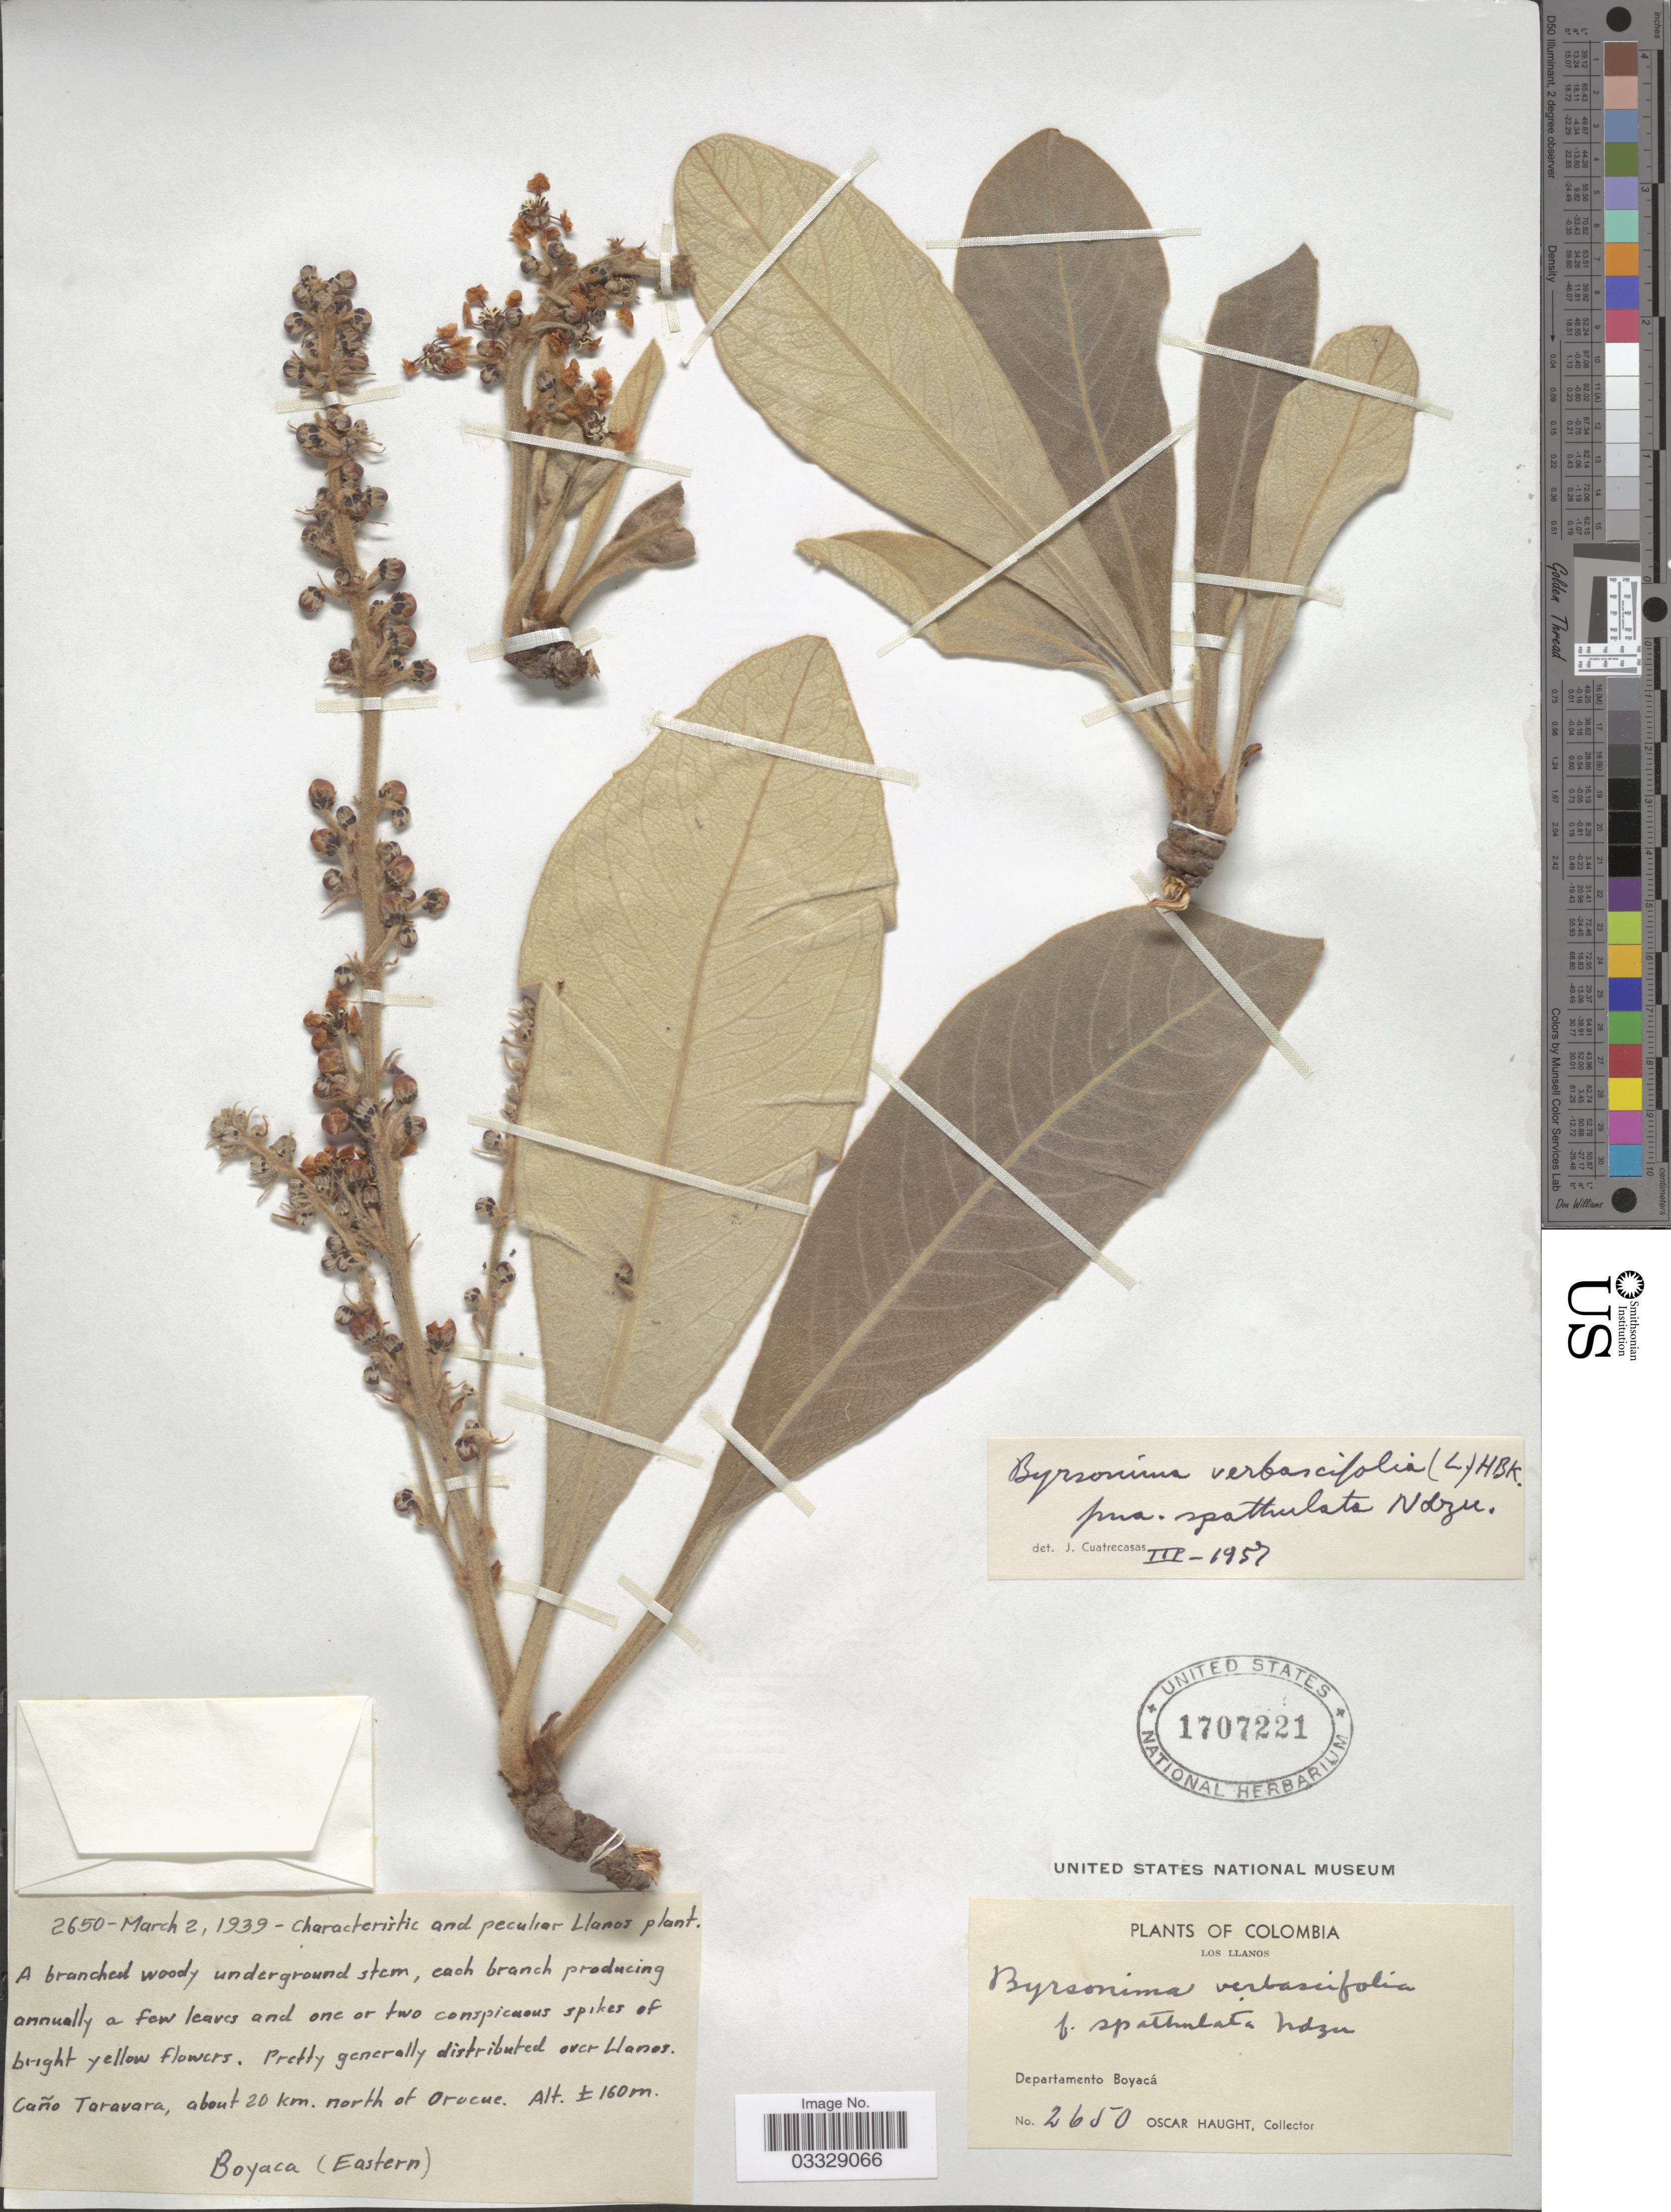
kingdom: Plantae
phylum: Tracheophyta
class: Magnoliopsida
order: Malpighiales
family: Malpighiaceae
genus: Byrsonima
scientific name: Byrsonima verbascifolia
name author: (L.) DC.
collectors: O. Haught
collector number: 2650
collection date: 1939-03-02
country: Colombia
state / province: Boyacá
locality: Caño Taravara, about 20 km. north of Orocue. Boyaca (Eastern). Los Llanos. Departamento Boyacá.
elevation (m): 160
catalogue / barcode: US 1707221